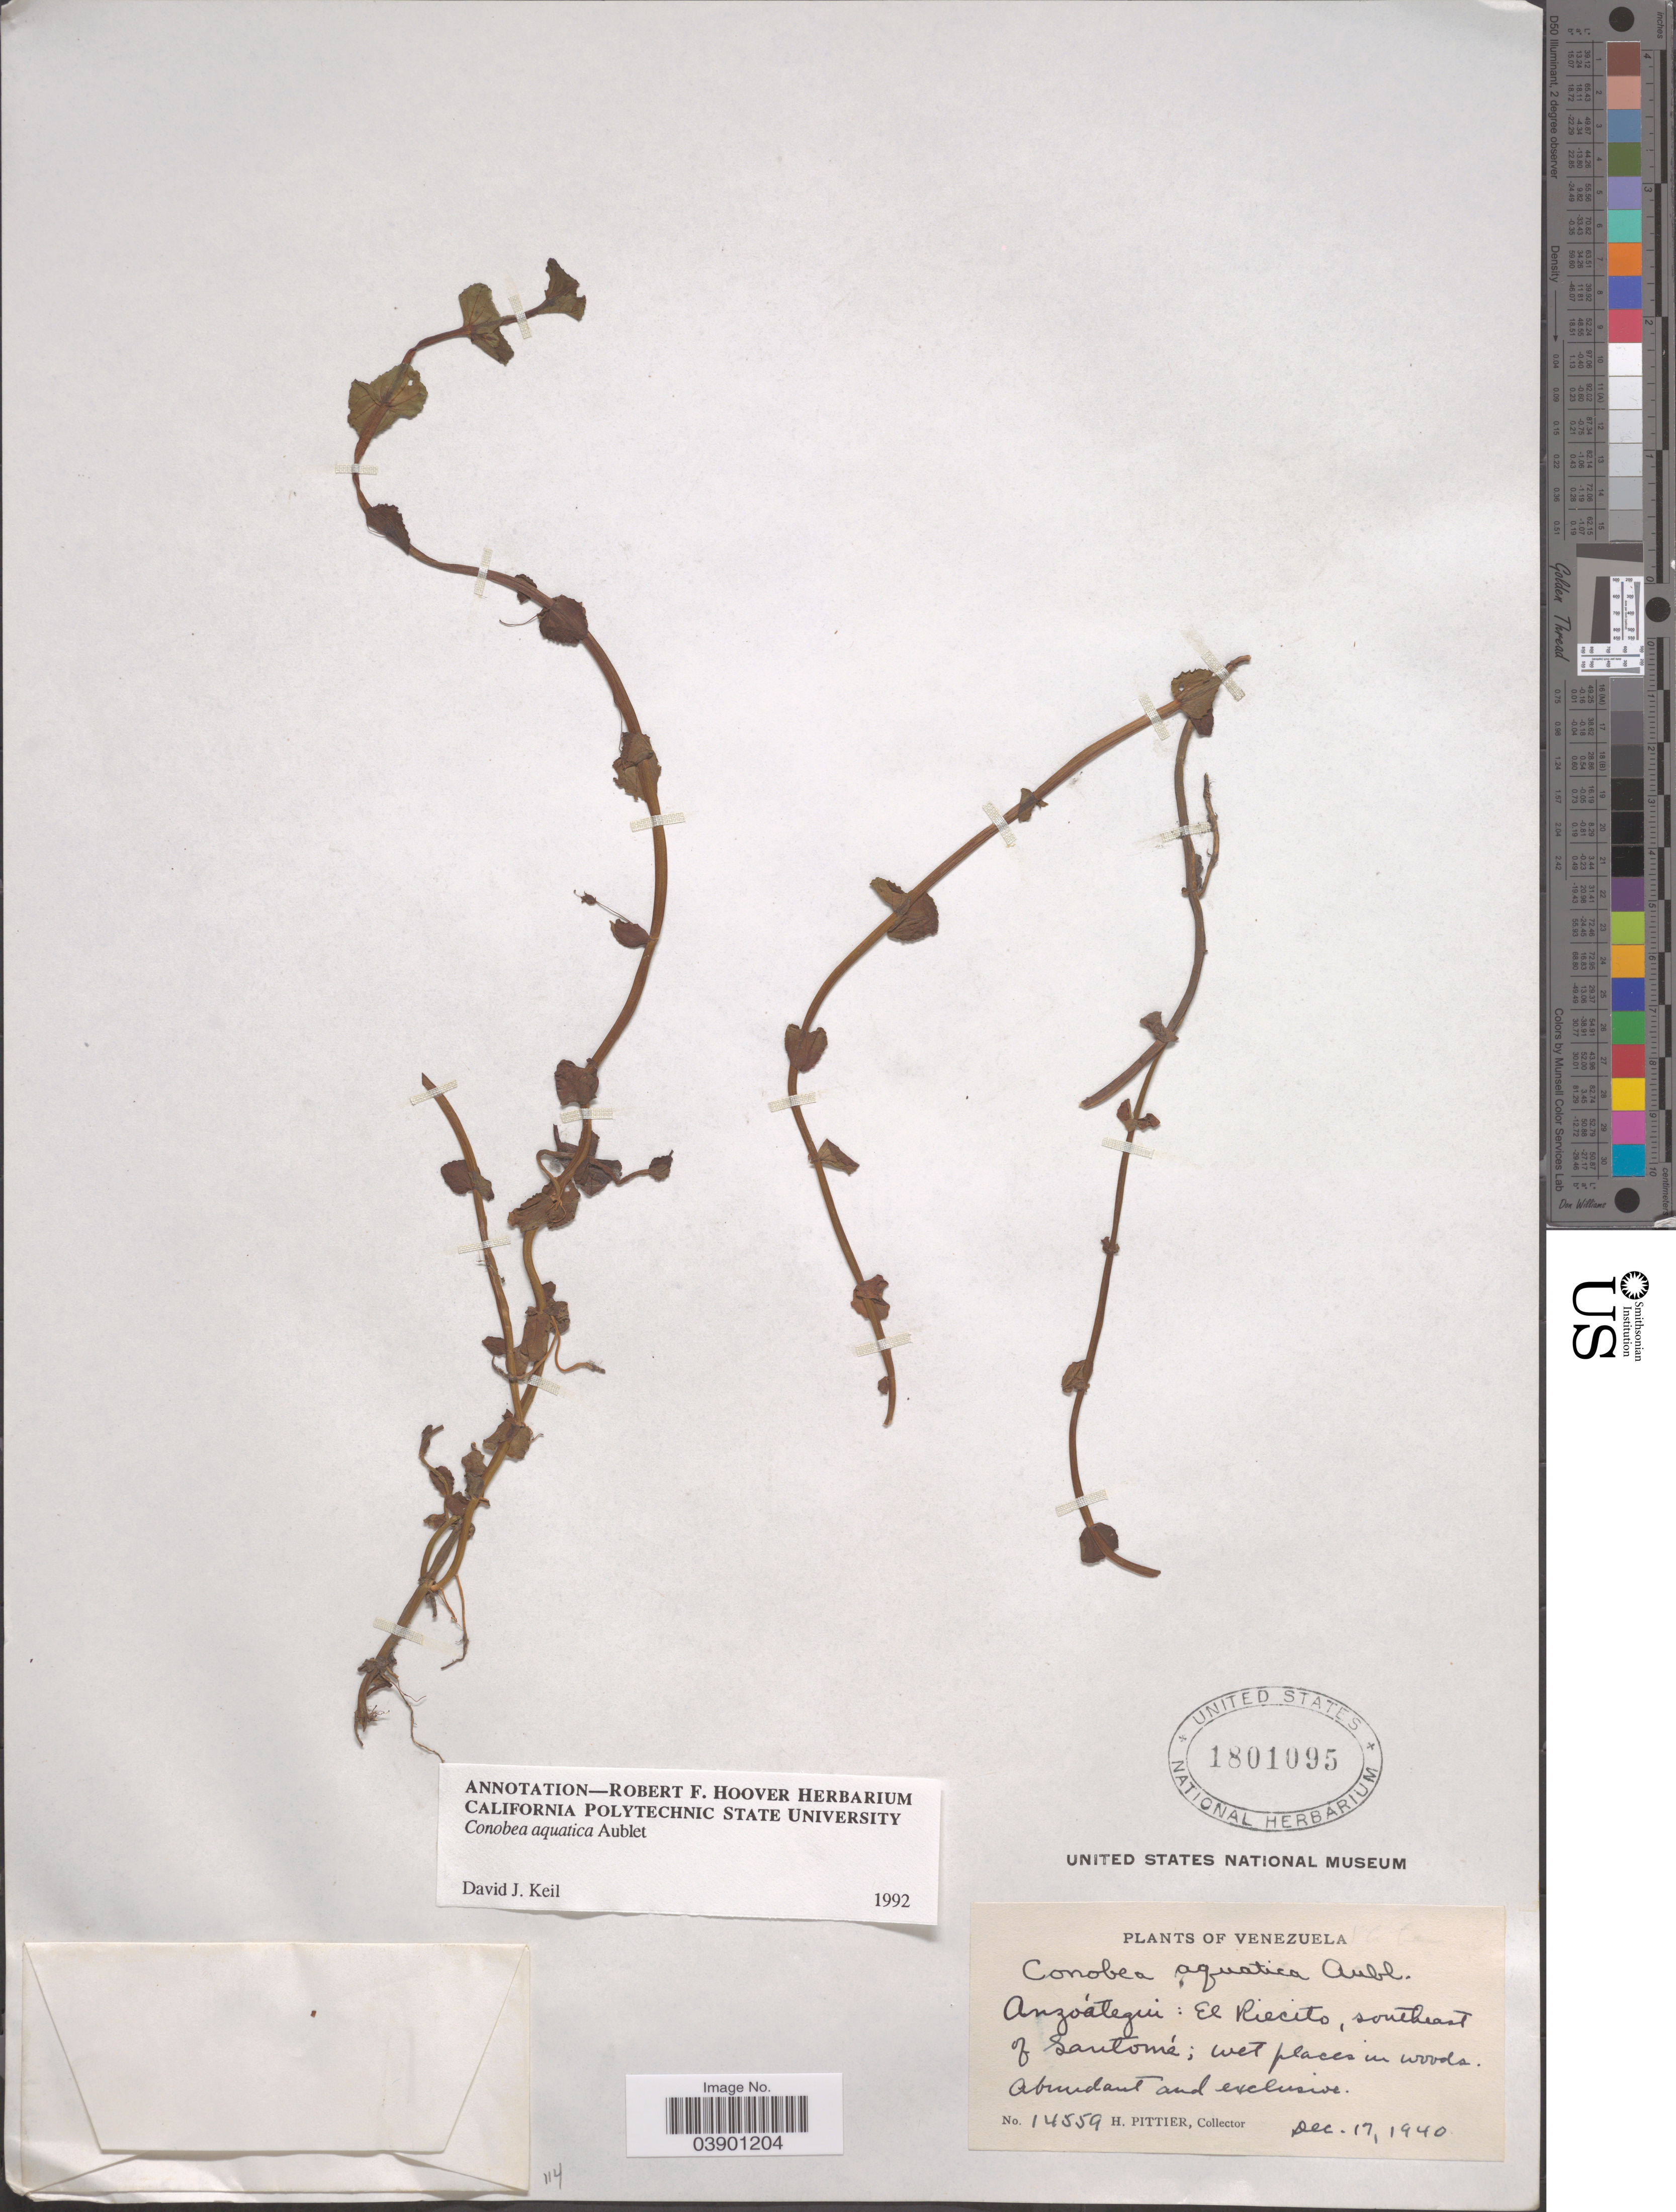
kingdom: Plantae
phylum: Tracheophyta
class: Magnoliopsida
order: Lamiales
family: Plantaginaceae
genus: Conobea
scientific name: Conobea aquatica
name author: Aubl.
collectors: H. F. Pittier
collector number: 14559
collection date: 1940-12-17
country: Venezuela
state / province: Anzoategui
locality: El Riecito, southeast of Santomé.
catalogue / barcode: US 1801095